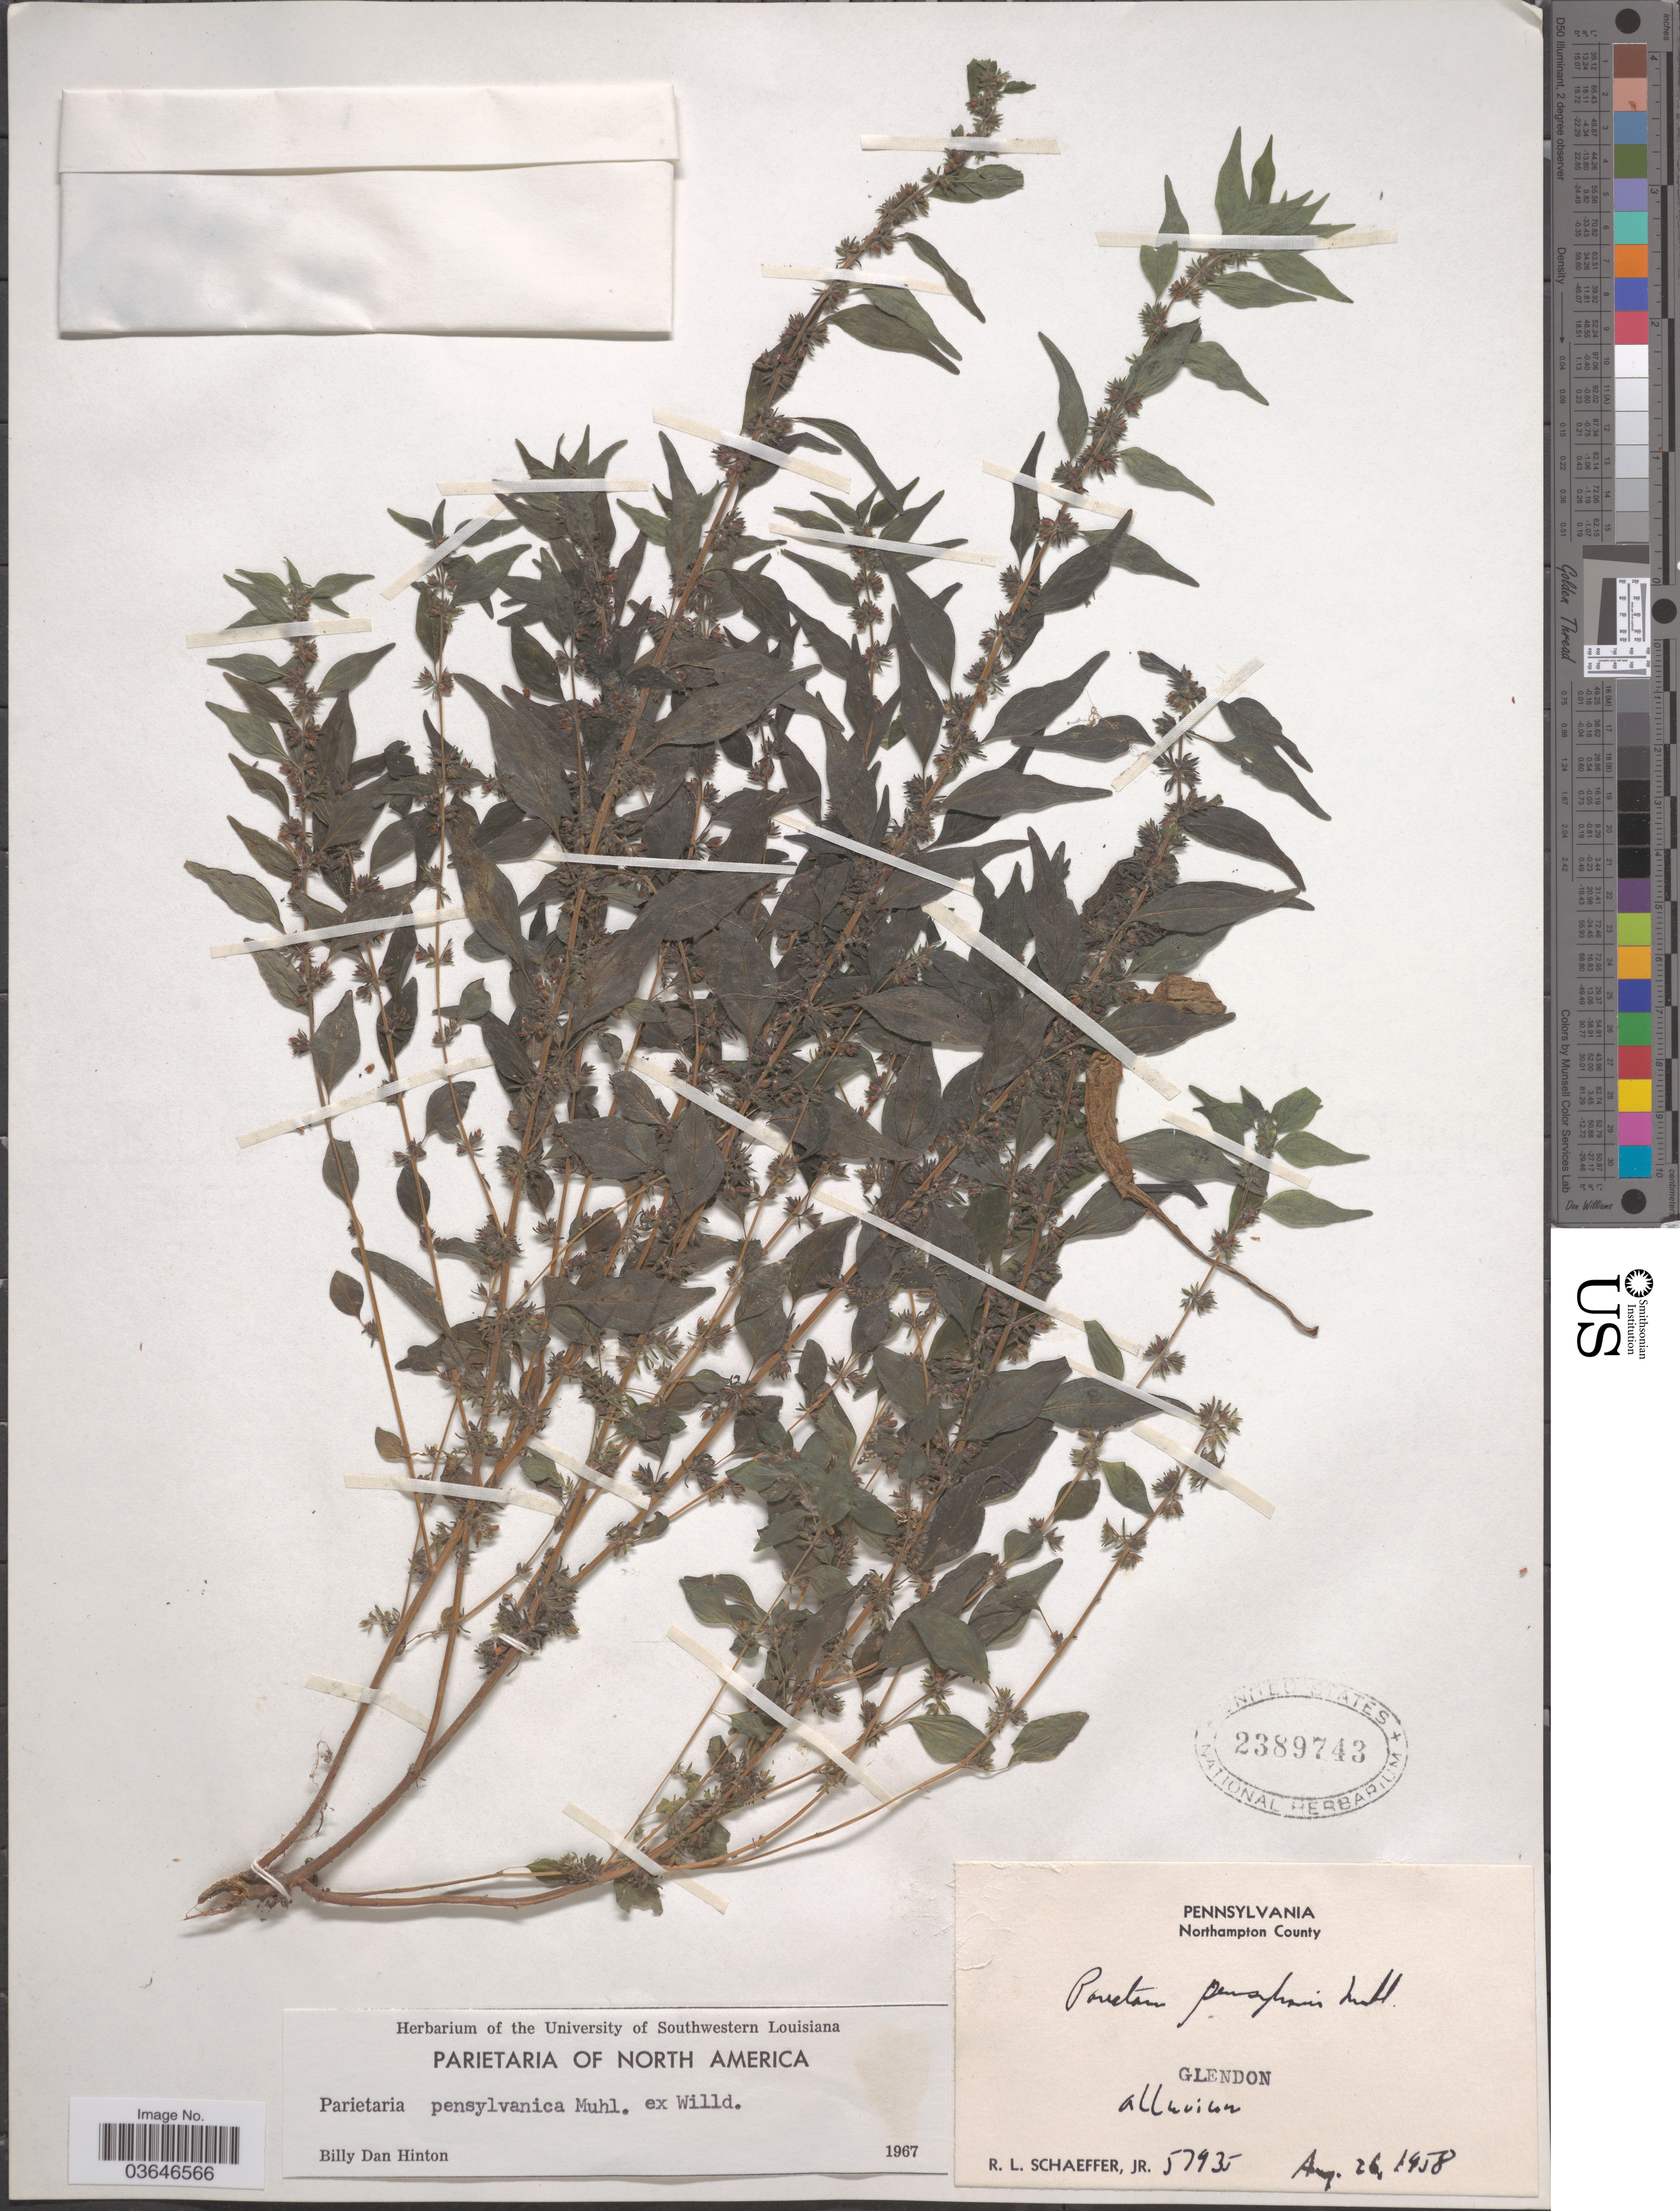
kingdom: Plantae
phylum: Tracheophyta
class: Magnoliopsida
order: Rosales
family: Urticaceae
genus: Parietaria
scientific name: Parietaria pensylvanica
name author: Muhl. ex Willd.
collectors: R. L. Schaeffer Jr.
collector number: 57935*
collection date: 1958-08-26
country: United States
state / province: Pennsylvania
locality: Northampton County. Glendon.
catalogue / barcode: US 2389743